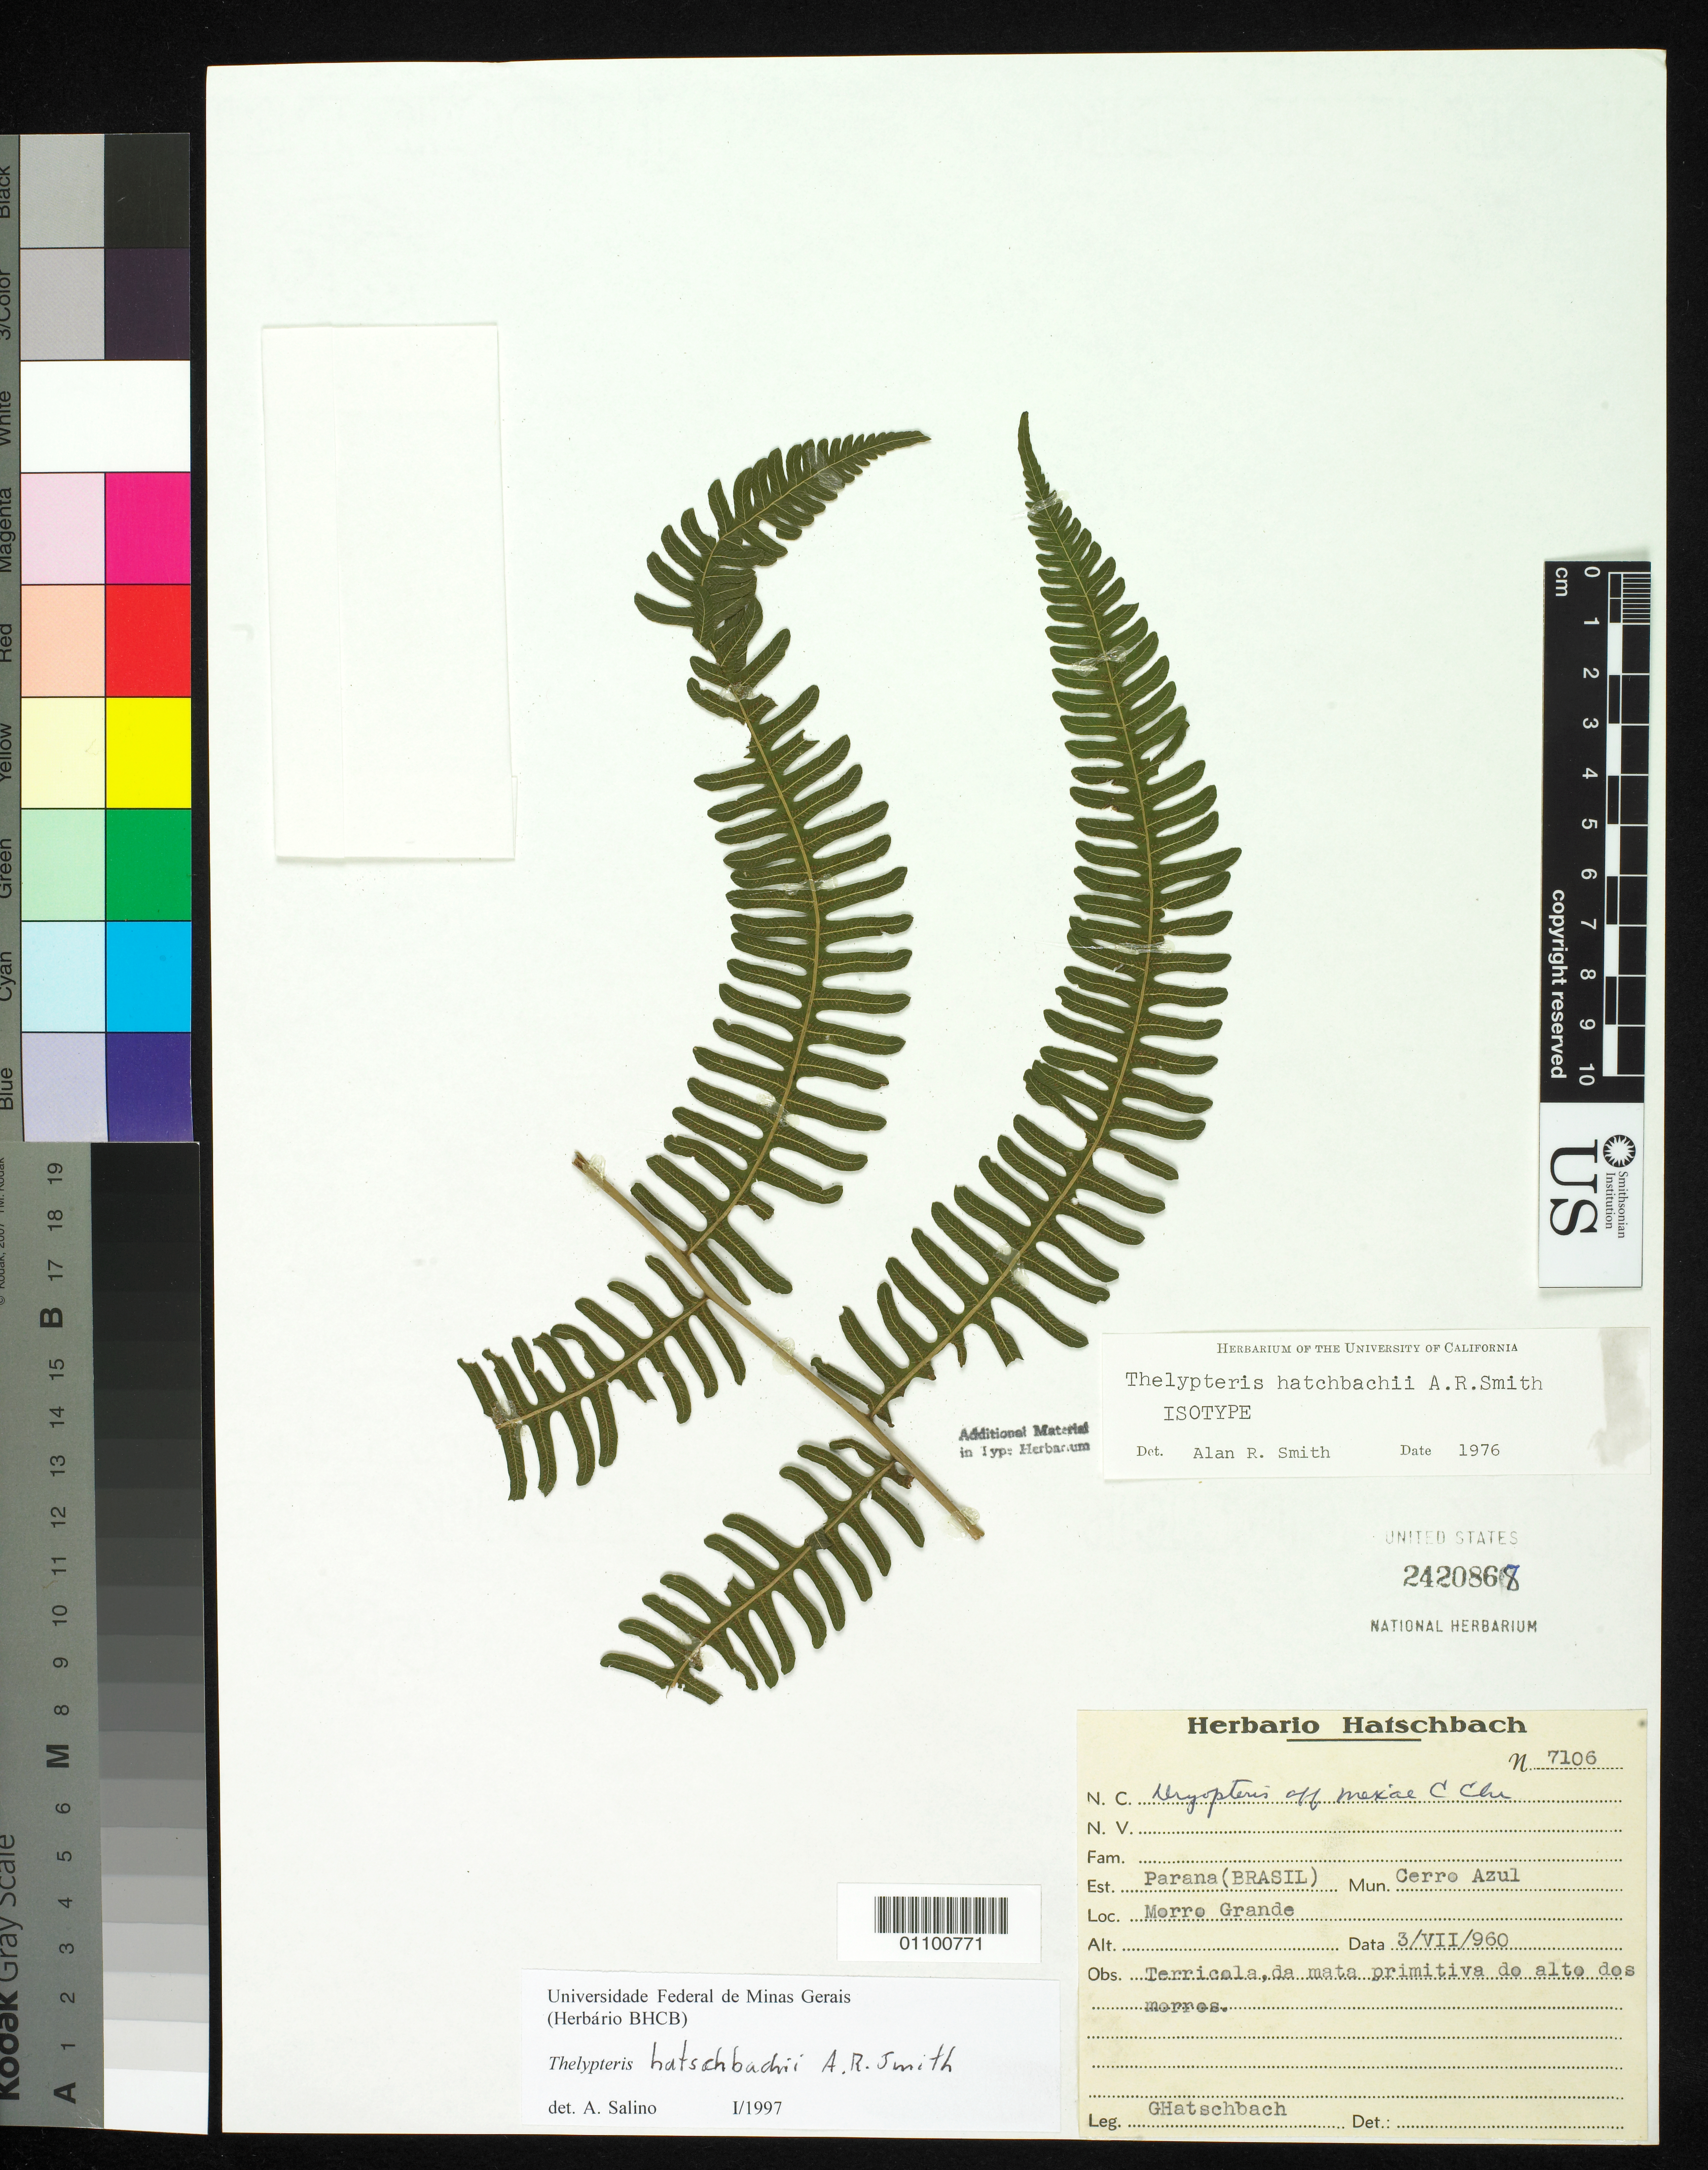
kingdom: Plantae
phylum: Tracheophyta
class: Polypodiopsida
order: Polypodiales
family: Thelypteridaceae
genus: Thelypteris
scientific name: Thelypteris hatschbachii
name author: A.R. Sm.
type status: Isotype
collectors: G. Hatschbach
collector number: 7106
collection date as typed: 03 Jul 1960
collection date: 1960-07-03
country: Brazil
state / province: Paraná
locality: Cerro Azul, Morro Grande Terricola, da mata primitiva do Alto dos Morres.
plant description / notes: Single frond mounted on 2 (3?) consecutively numbered & cross-labeled sheets, but only one is annotated as "holotype", the others as "isotype".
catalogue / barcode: US 2420868